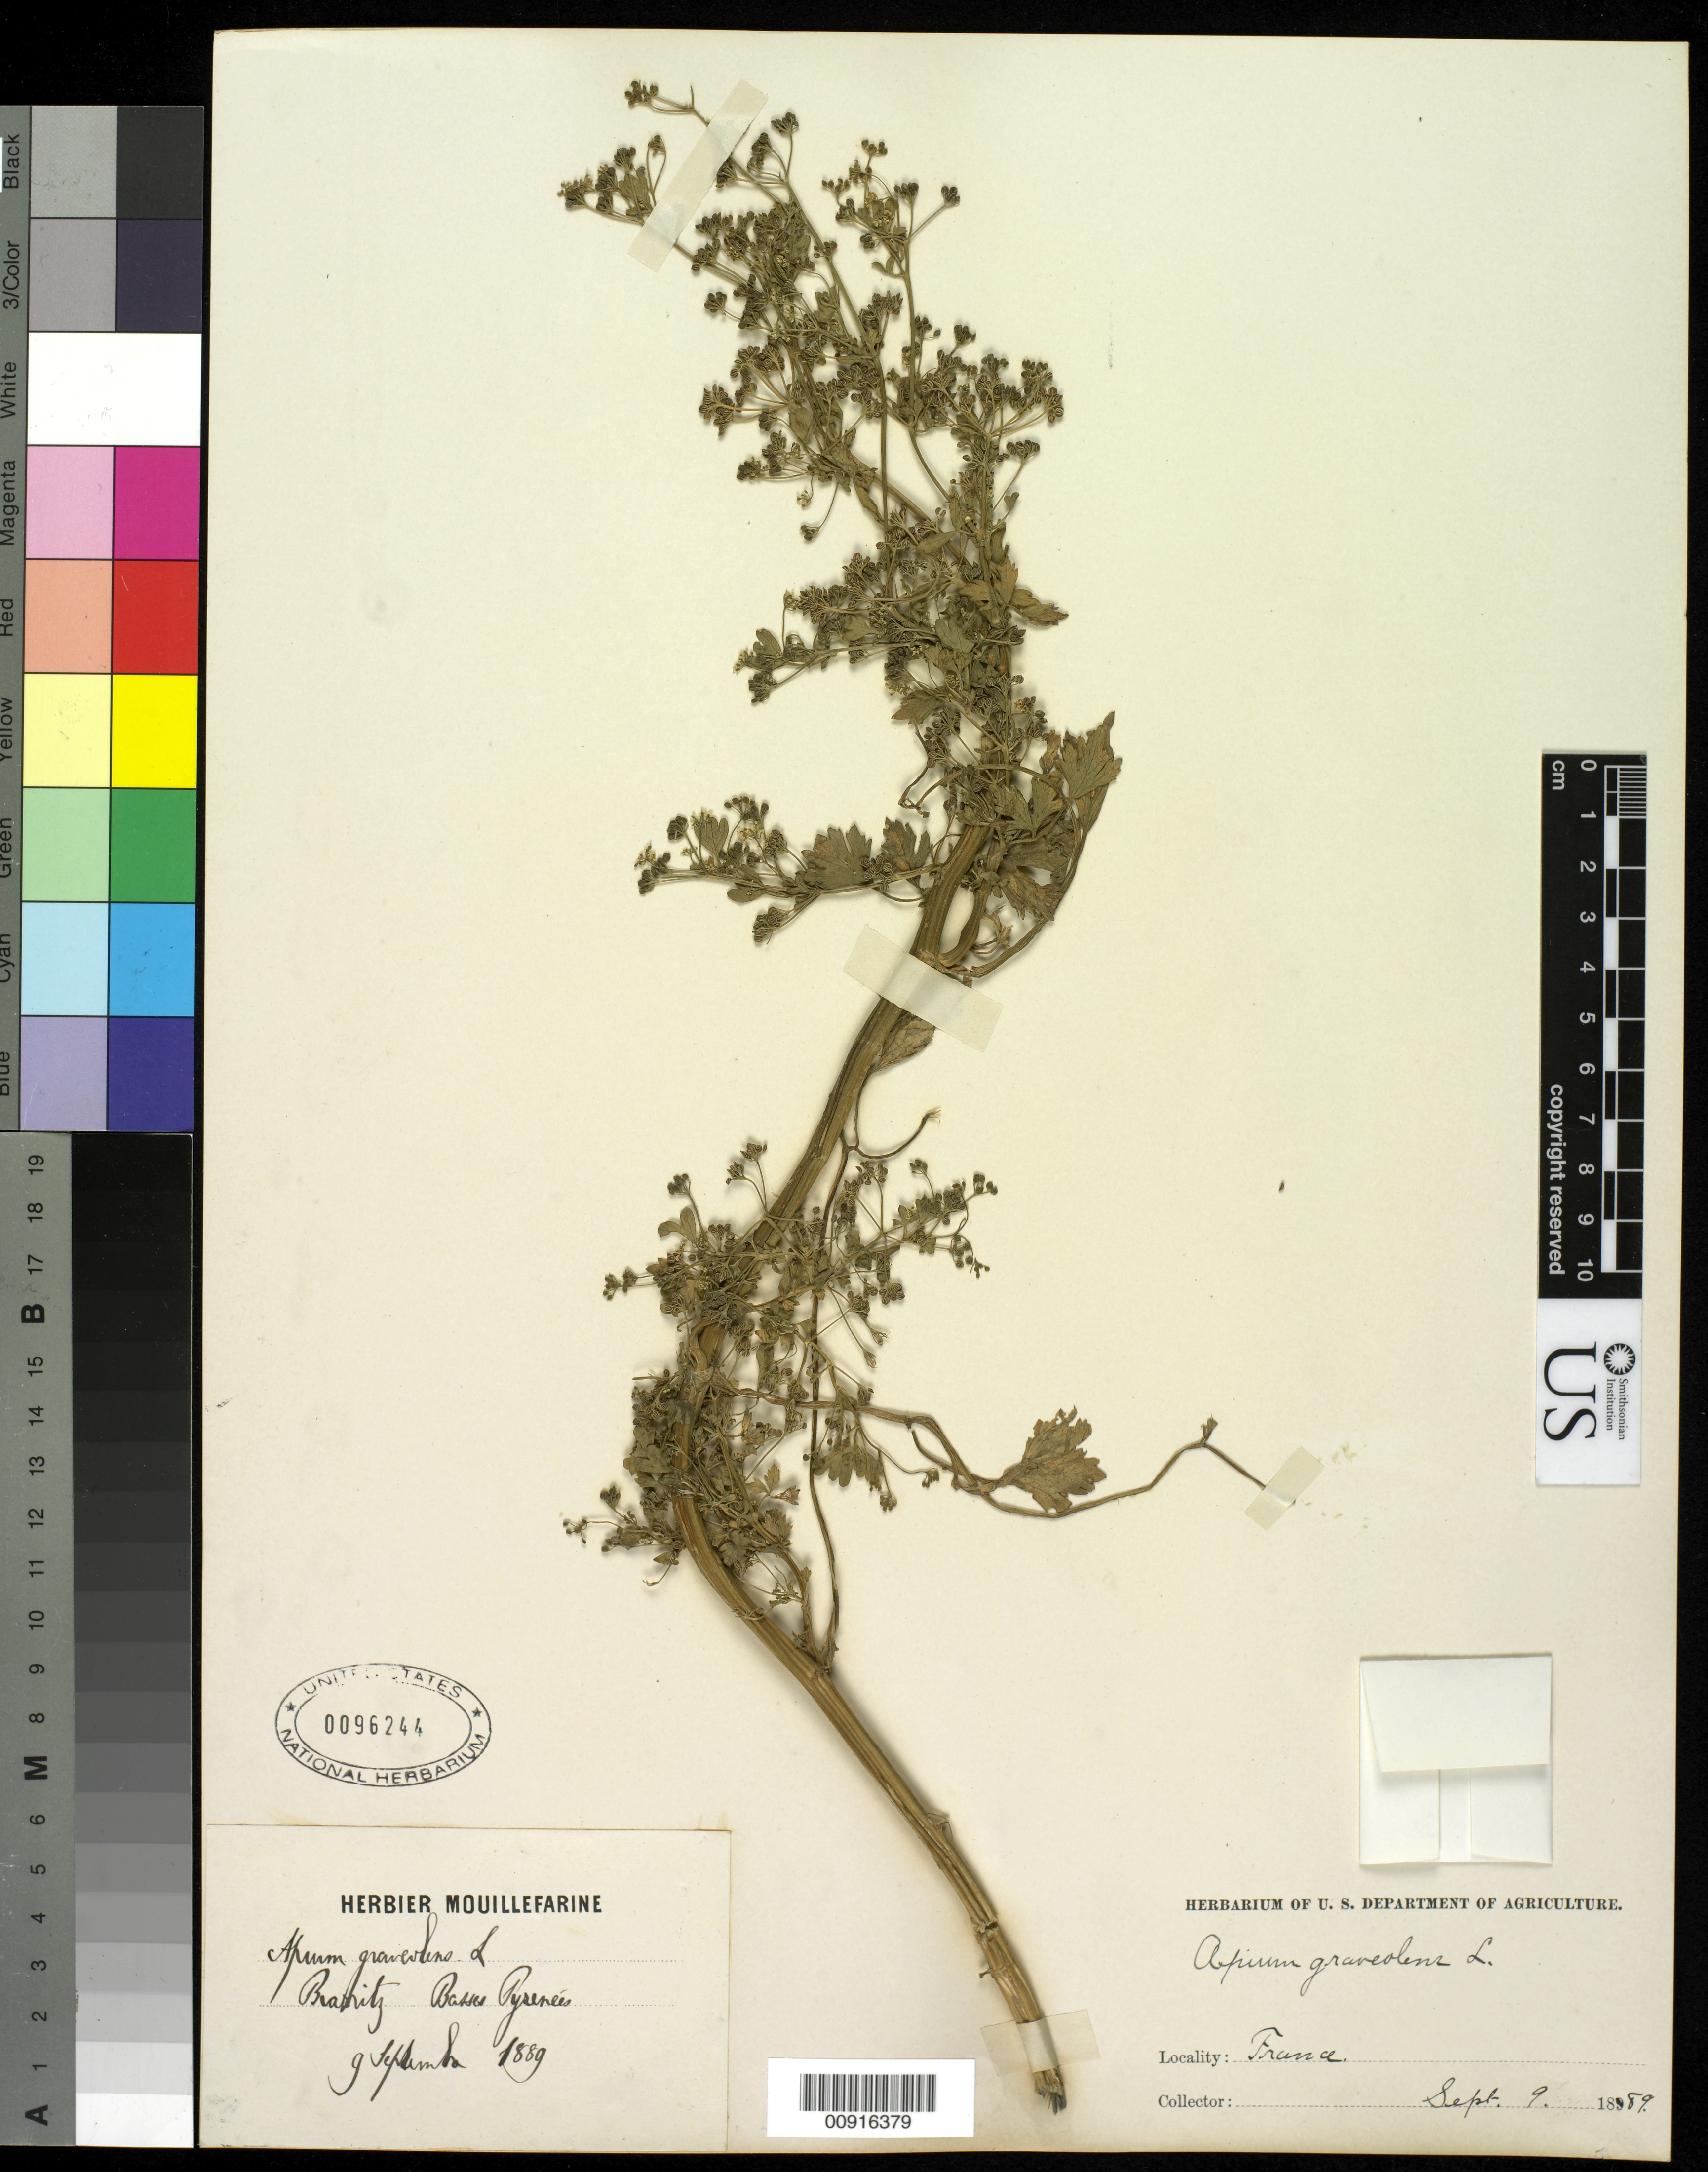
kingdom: Plantae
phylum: Tracheophyta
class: Magnoliopsida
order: Apiales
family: Apiaceae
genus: Apium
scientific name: Apium graveolens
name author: L.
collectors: ex herb. Mouillefarine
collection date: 1889-09-09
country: France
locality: Biarritz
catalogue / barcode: US 96244